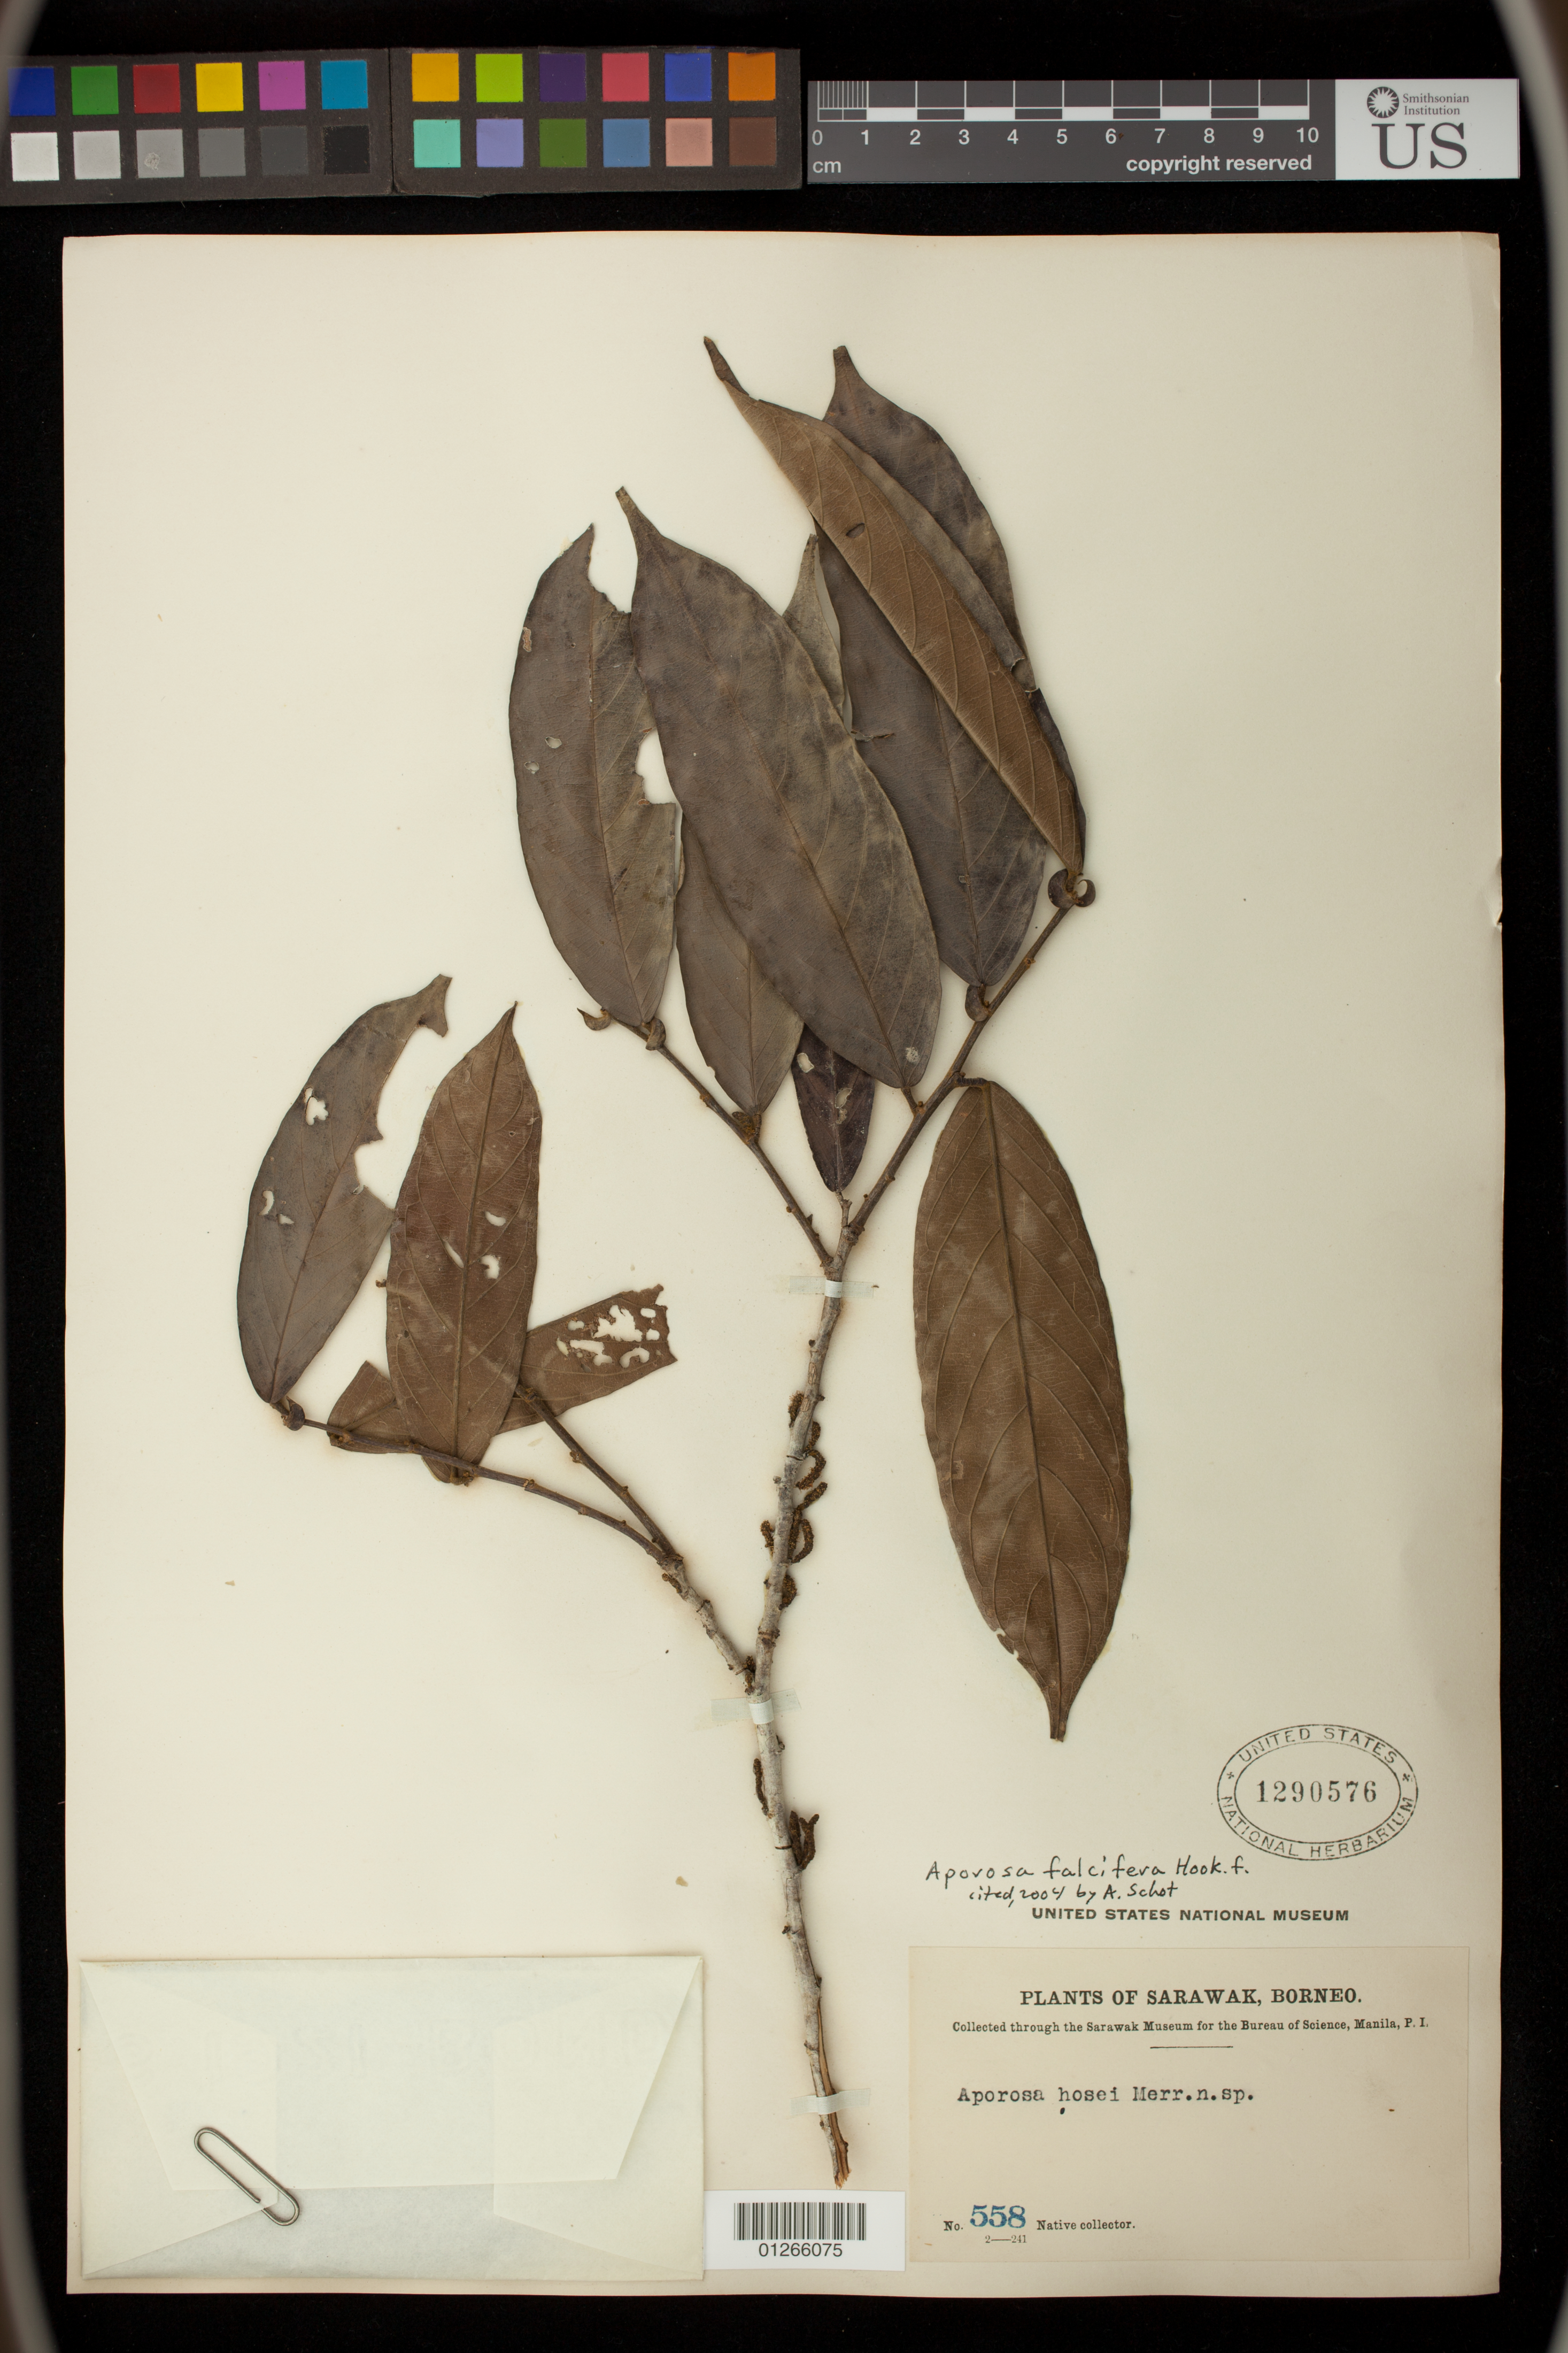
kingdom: Plantae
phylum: Tracheophyta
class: Magnoliopsida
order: Malpighiales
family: Phyllanthaceae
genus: Aporosa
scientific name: Aporosa falcifera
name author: Hook. f.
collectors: Native collector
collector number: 558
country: Indonesia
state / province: Sarawak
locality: Sarawak, Borneo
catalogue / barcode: US 1290576